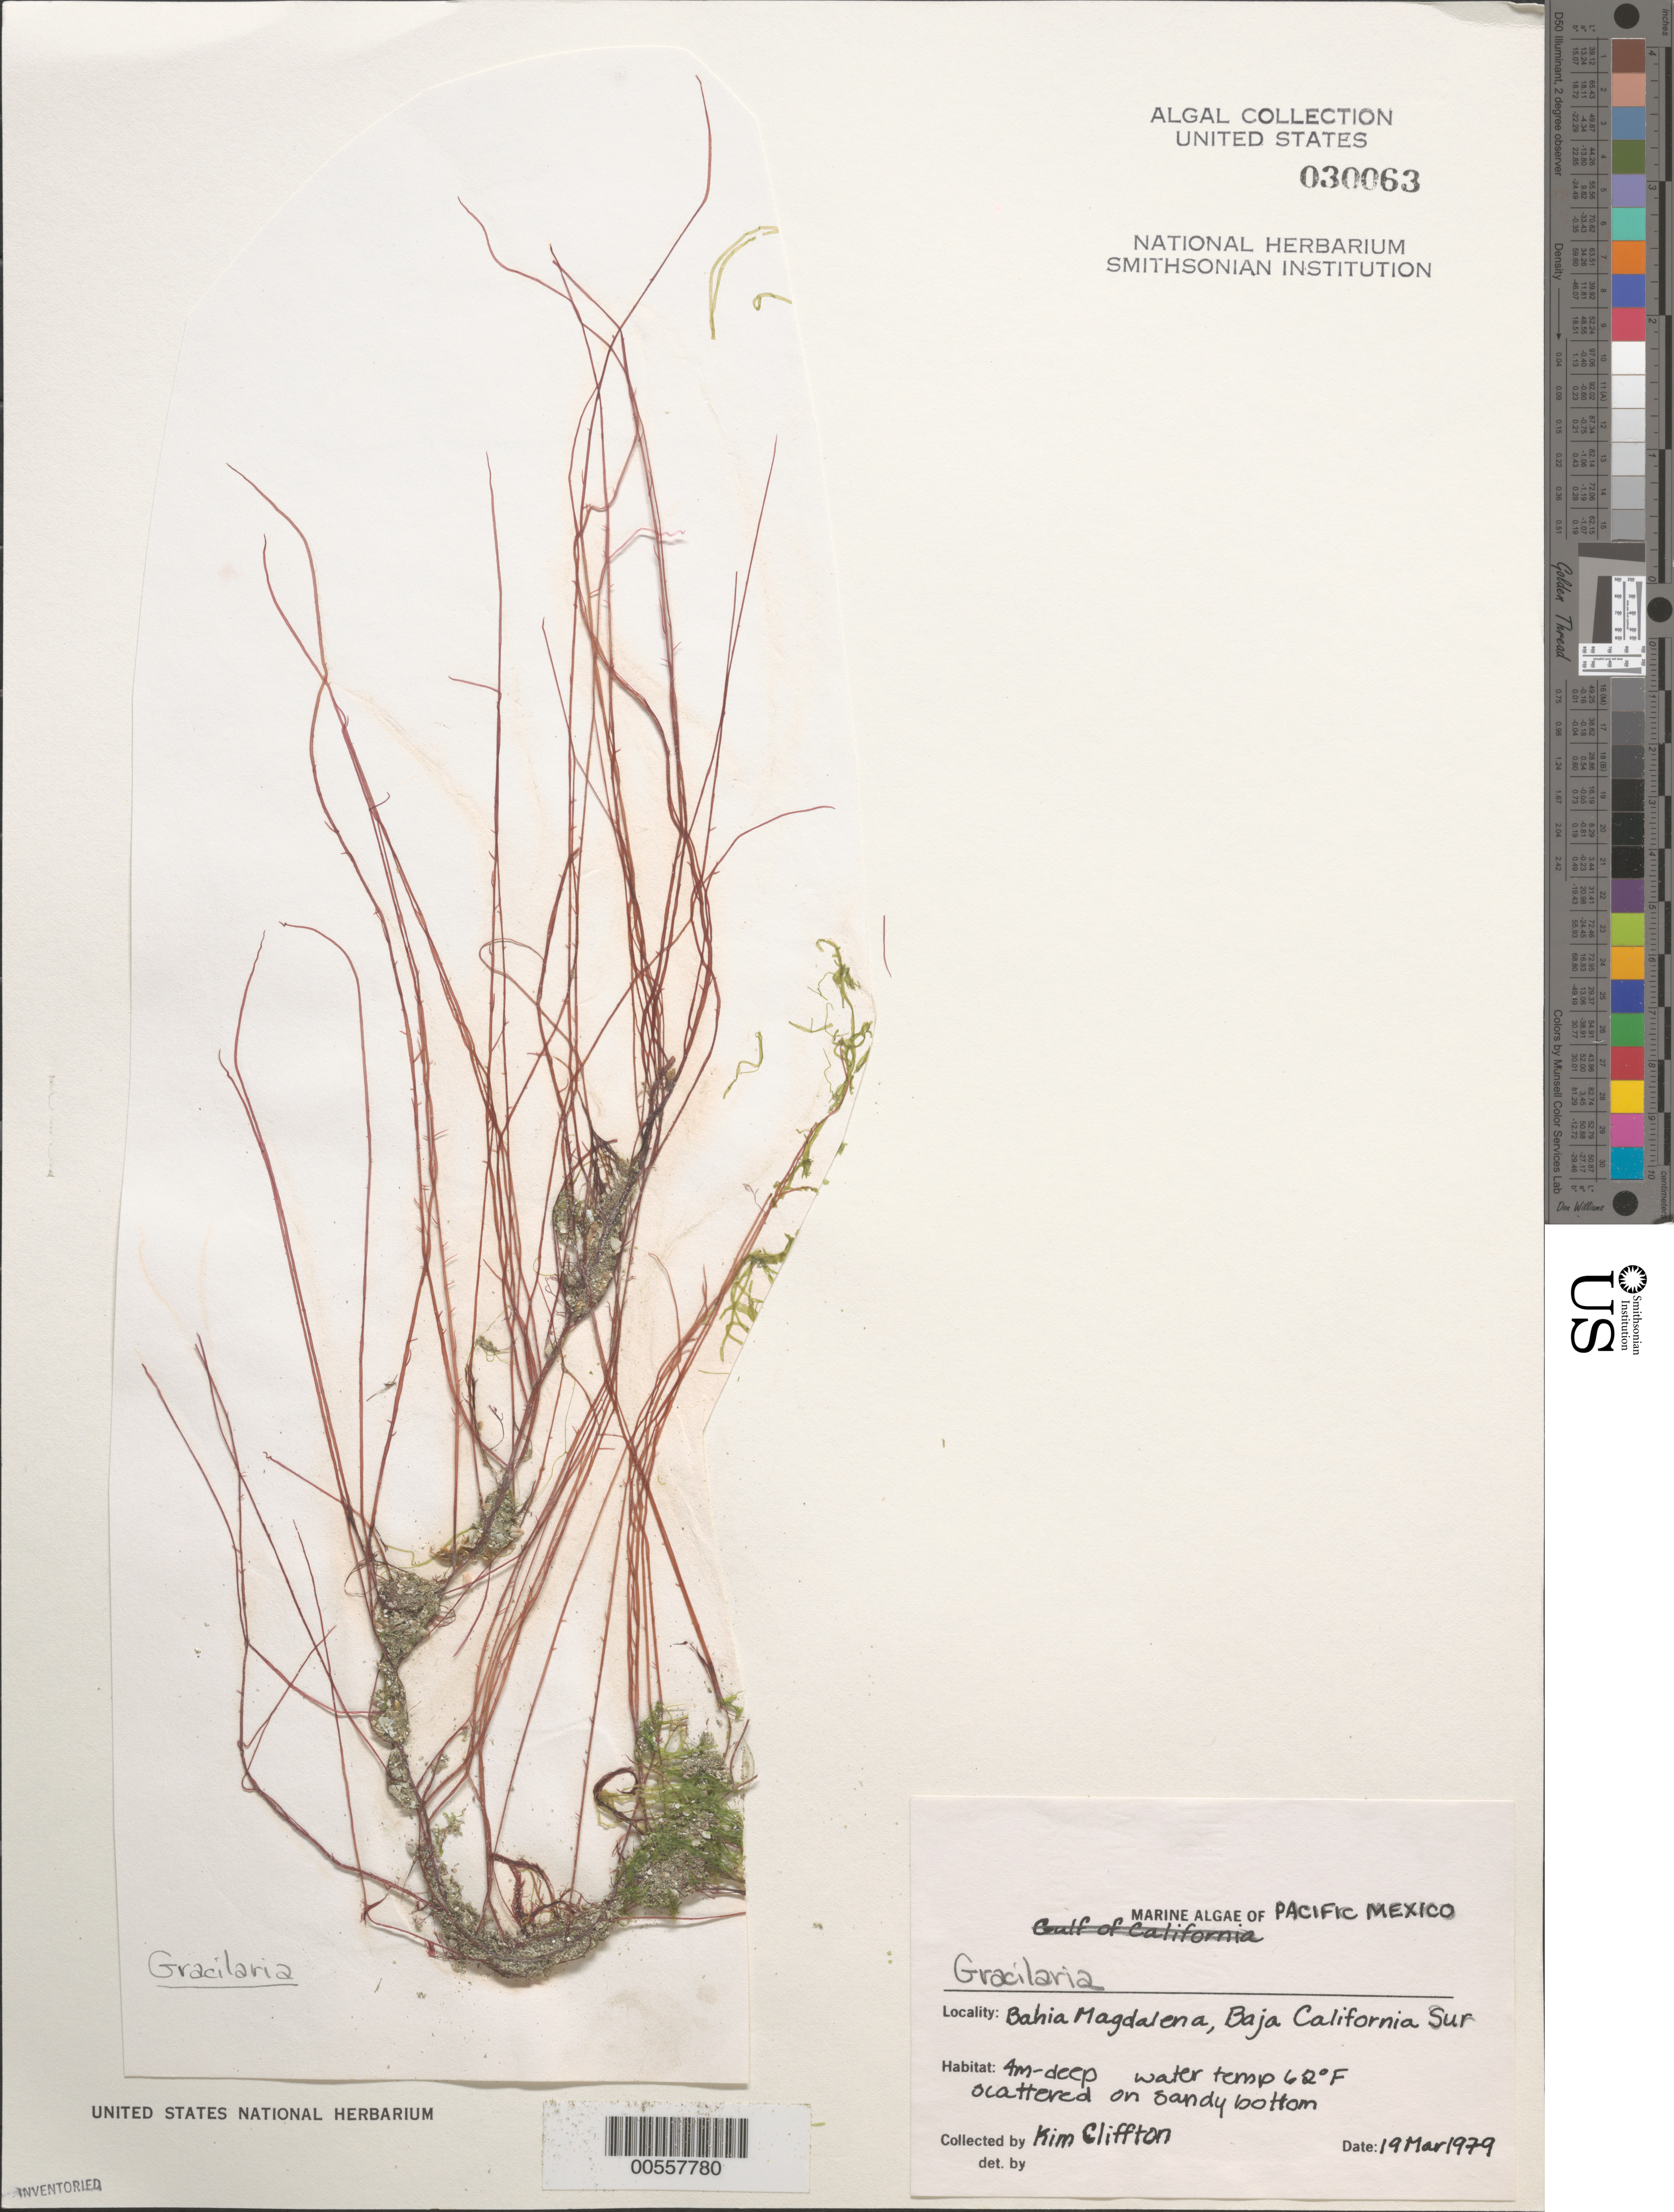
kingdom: Plantae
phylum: Rhodophyta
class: Florideophyceae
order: Gracilariales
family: Gracilariaceae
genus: Gracilaria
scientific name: Gracilaria sp.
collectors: K. Cliffton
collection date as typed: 19 Mar 1979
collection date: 1979-03-19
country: Mexico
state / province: Baja California Sur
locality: Bahia Magdalena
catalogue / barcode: US 30063